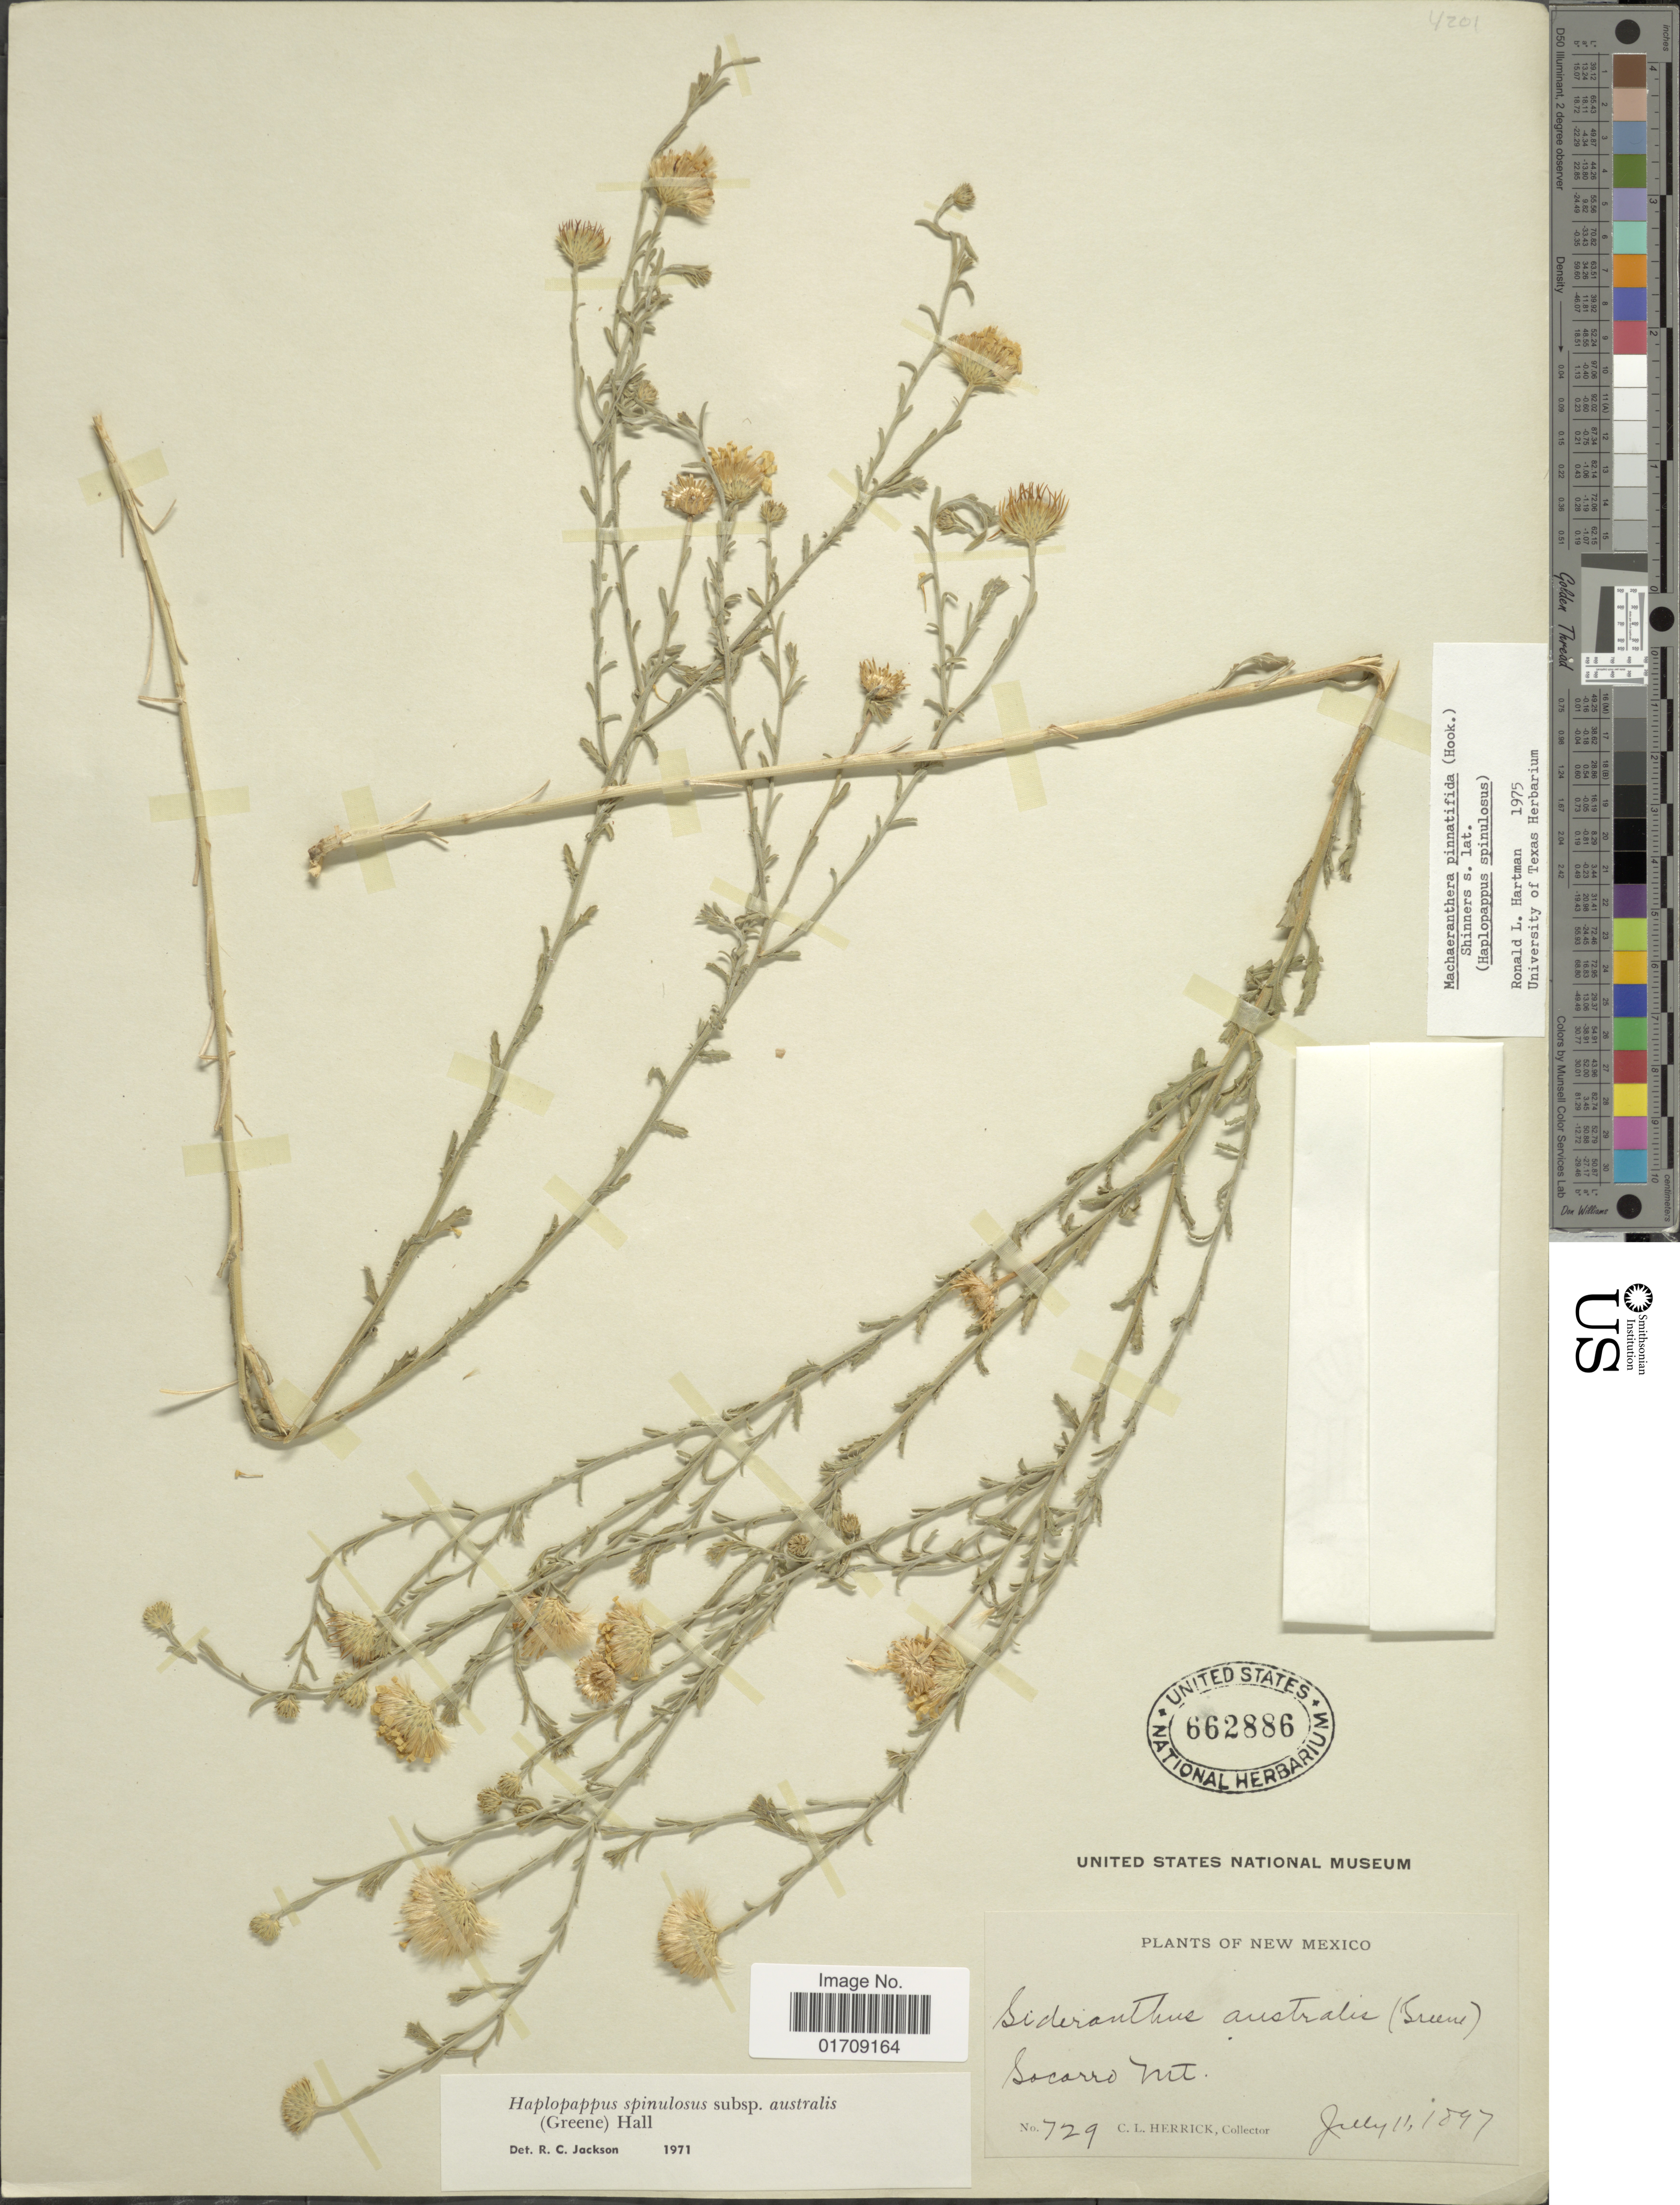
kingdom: Plantae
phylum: Tracheophyta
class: Magnoliopsida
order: Asterales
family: Asteraceae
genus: Machaeranthera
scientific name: Machaeranthera pinnatifida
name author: (Hook.) Shinners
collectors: C. Herrick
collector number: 729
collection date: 1897-07-11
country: United States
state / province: New Mexico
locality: Socorro Mt.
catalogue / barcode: US 662886